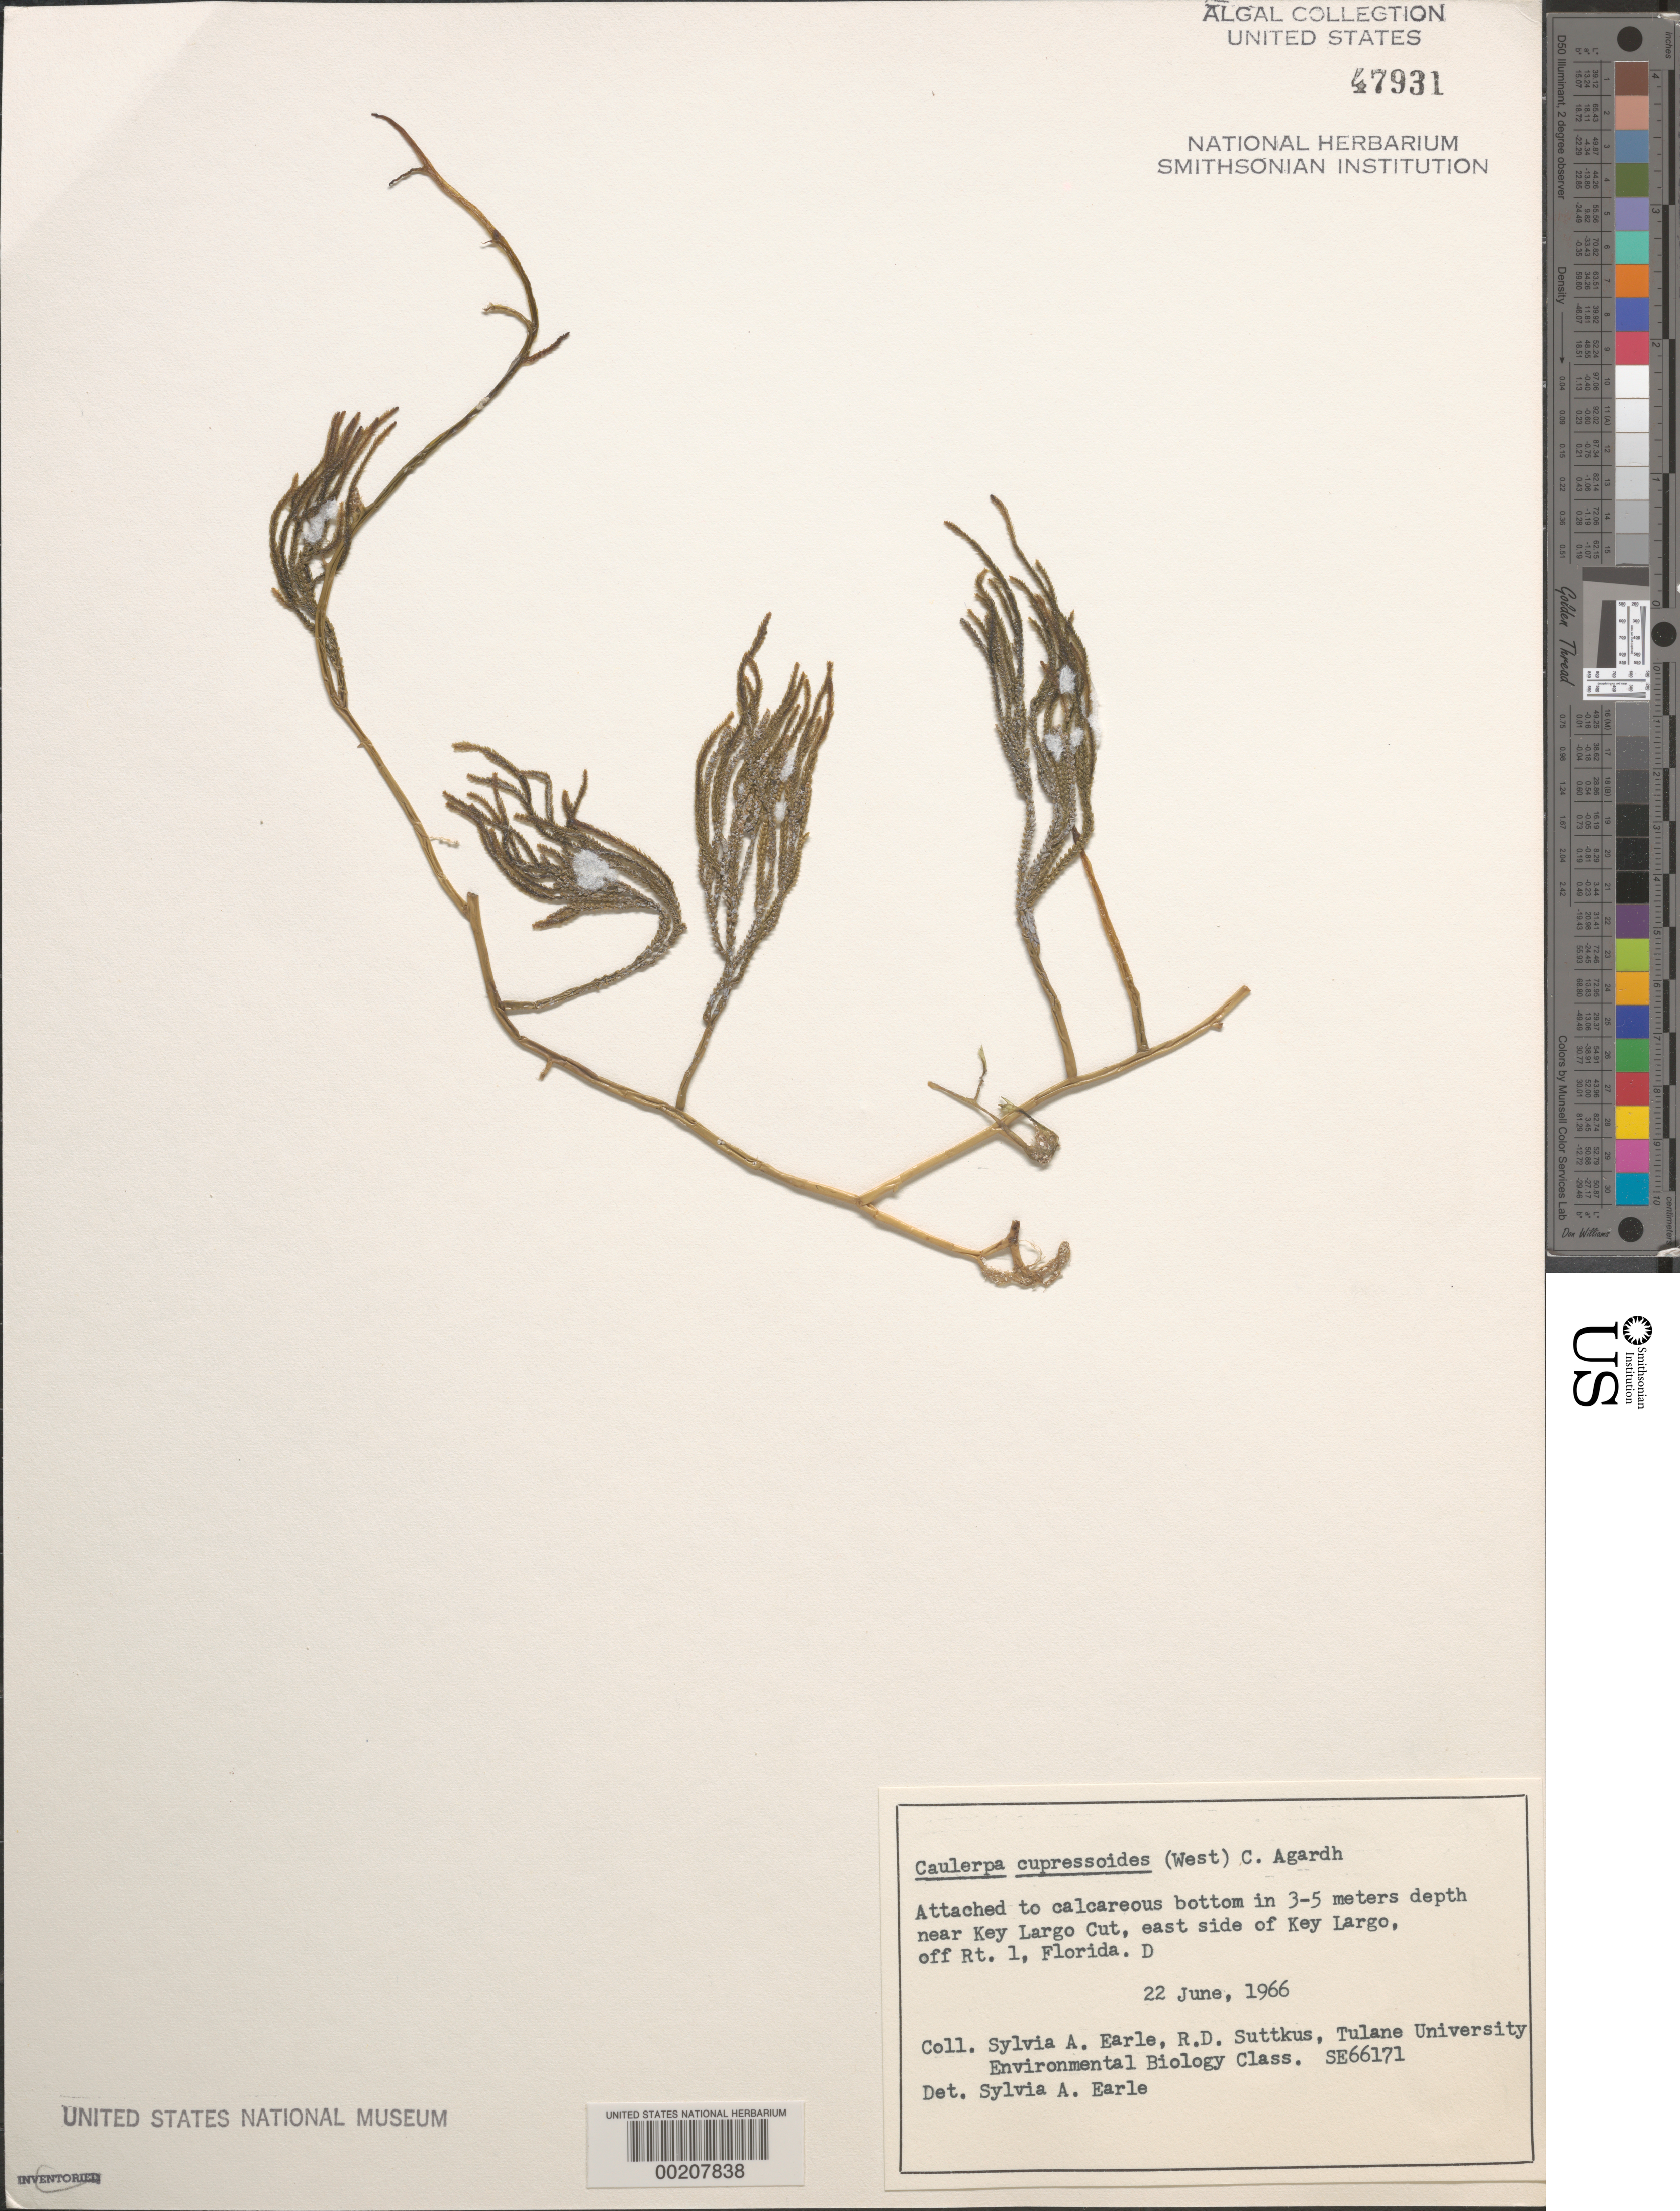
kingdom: Plantae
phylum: Chlorophyta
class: Ulvophyceae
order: Bryopsidales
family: Caulerpaceae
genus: Caulerpa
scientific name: Caulerpa cupressoides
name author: (Vahl) C. Agardh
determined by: Earle, S. A.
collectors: S. A. Earle, R. Suttkus & Tulane Univ. Env. Biol. Class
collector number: SE 66171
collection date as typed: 22 Jun 1966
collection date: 1966-06-22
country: United States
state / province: Florida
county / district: Monroe County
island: Key Largo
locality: Near Key Largo Cut, off US Route 1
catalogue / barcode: US 47931